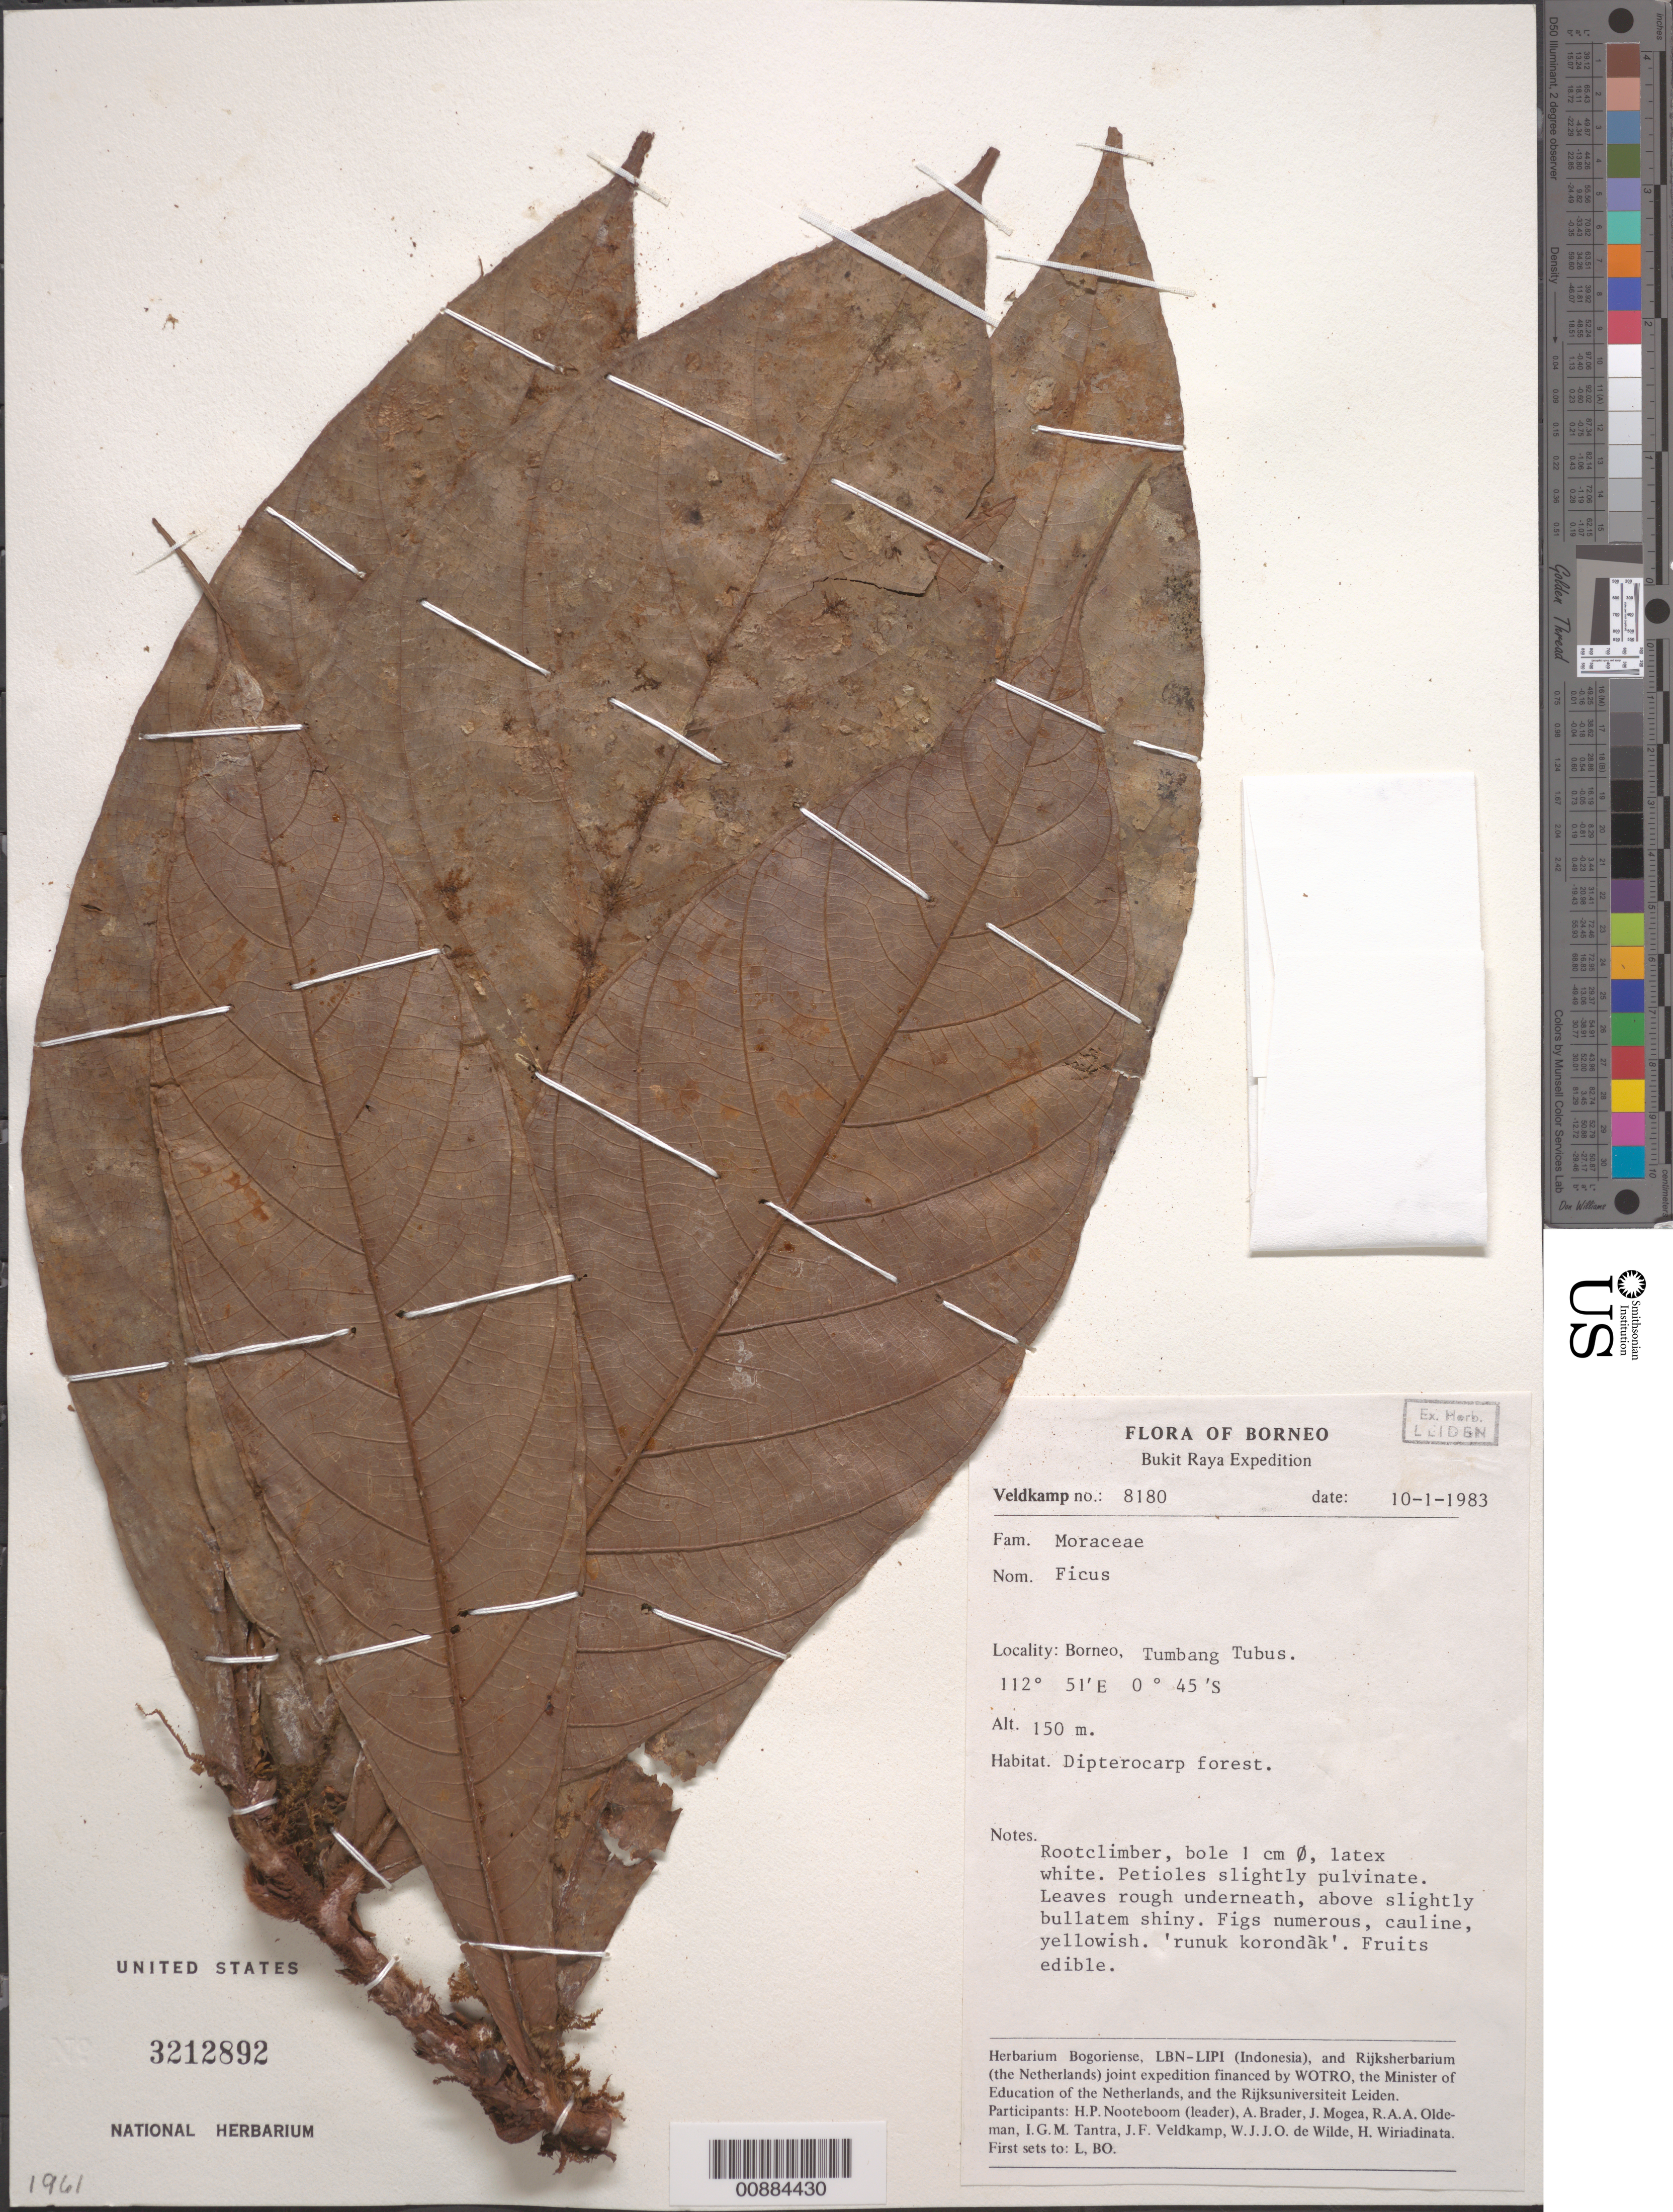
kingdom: Plantae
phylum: Tracheophyta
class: Magnoliopsida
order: Rosales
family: Moraceae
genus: Ficus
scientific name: Ficus sp.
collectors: J. F. Veldkamp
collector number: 8180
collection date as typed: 10 Jan 1983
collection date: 1983-01-10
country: Indonesia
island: Borneo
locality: Tumbang Tubus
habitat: Dipterocarp forest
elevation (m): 150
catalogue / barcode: US 3212892